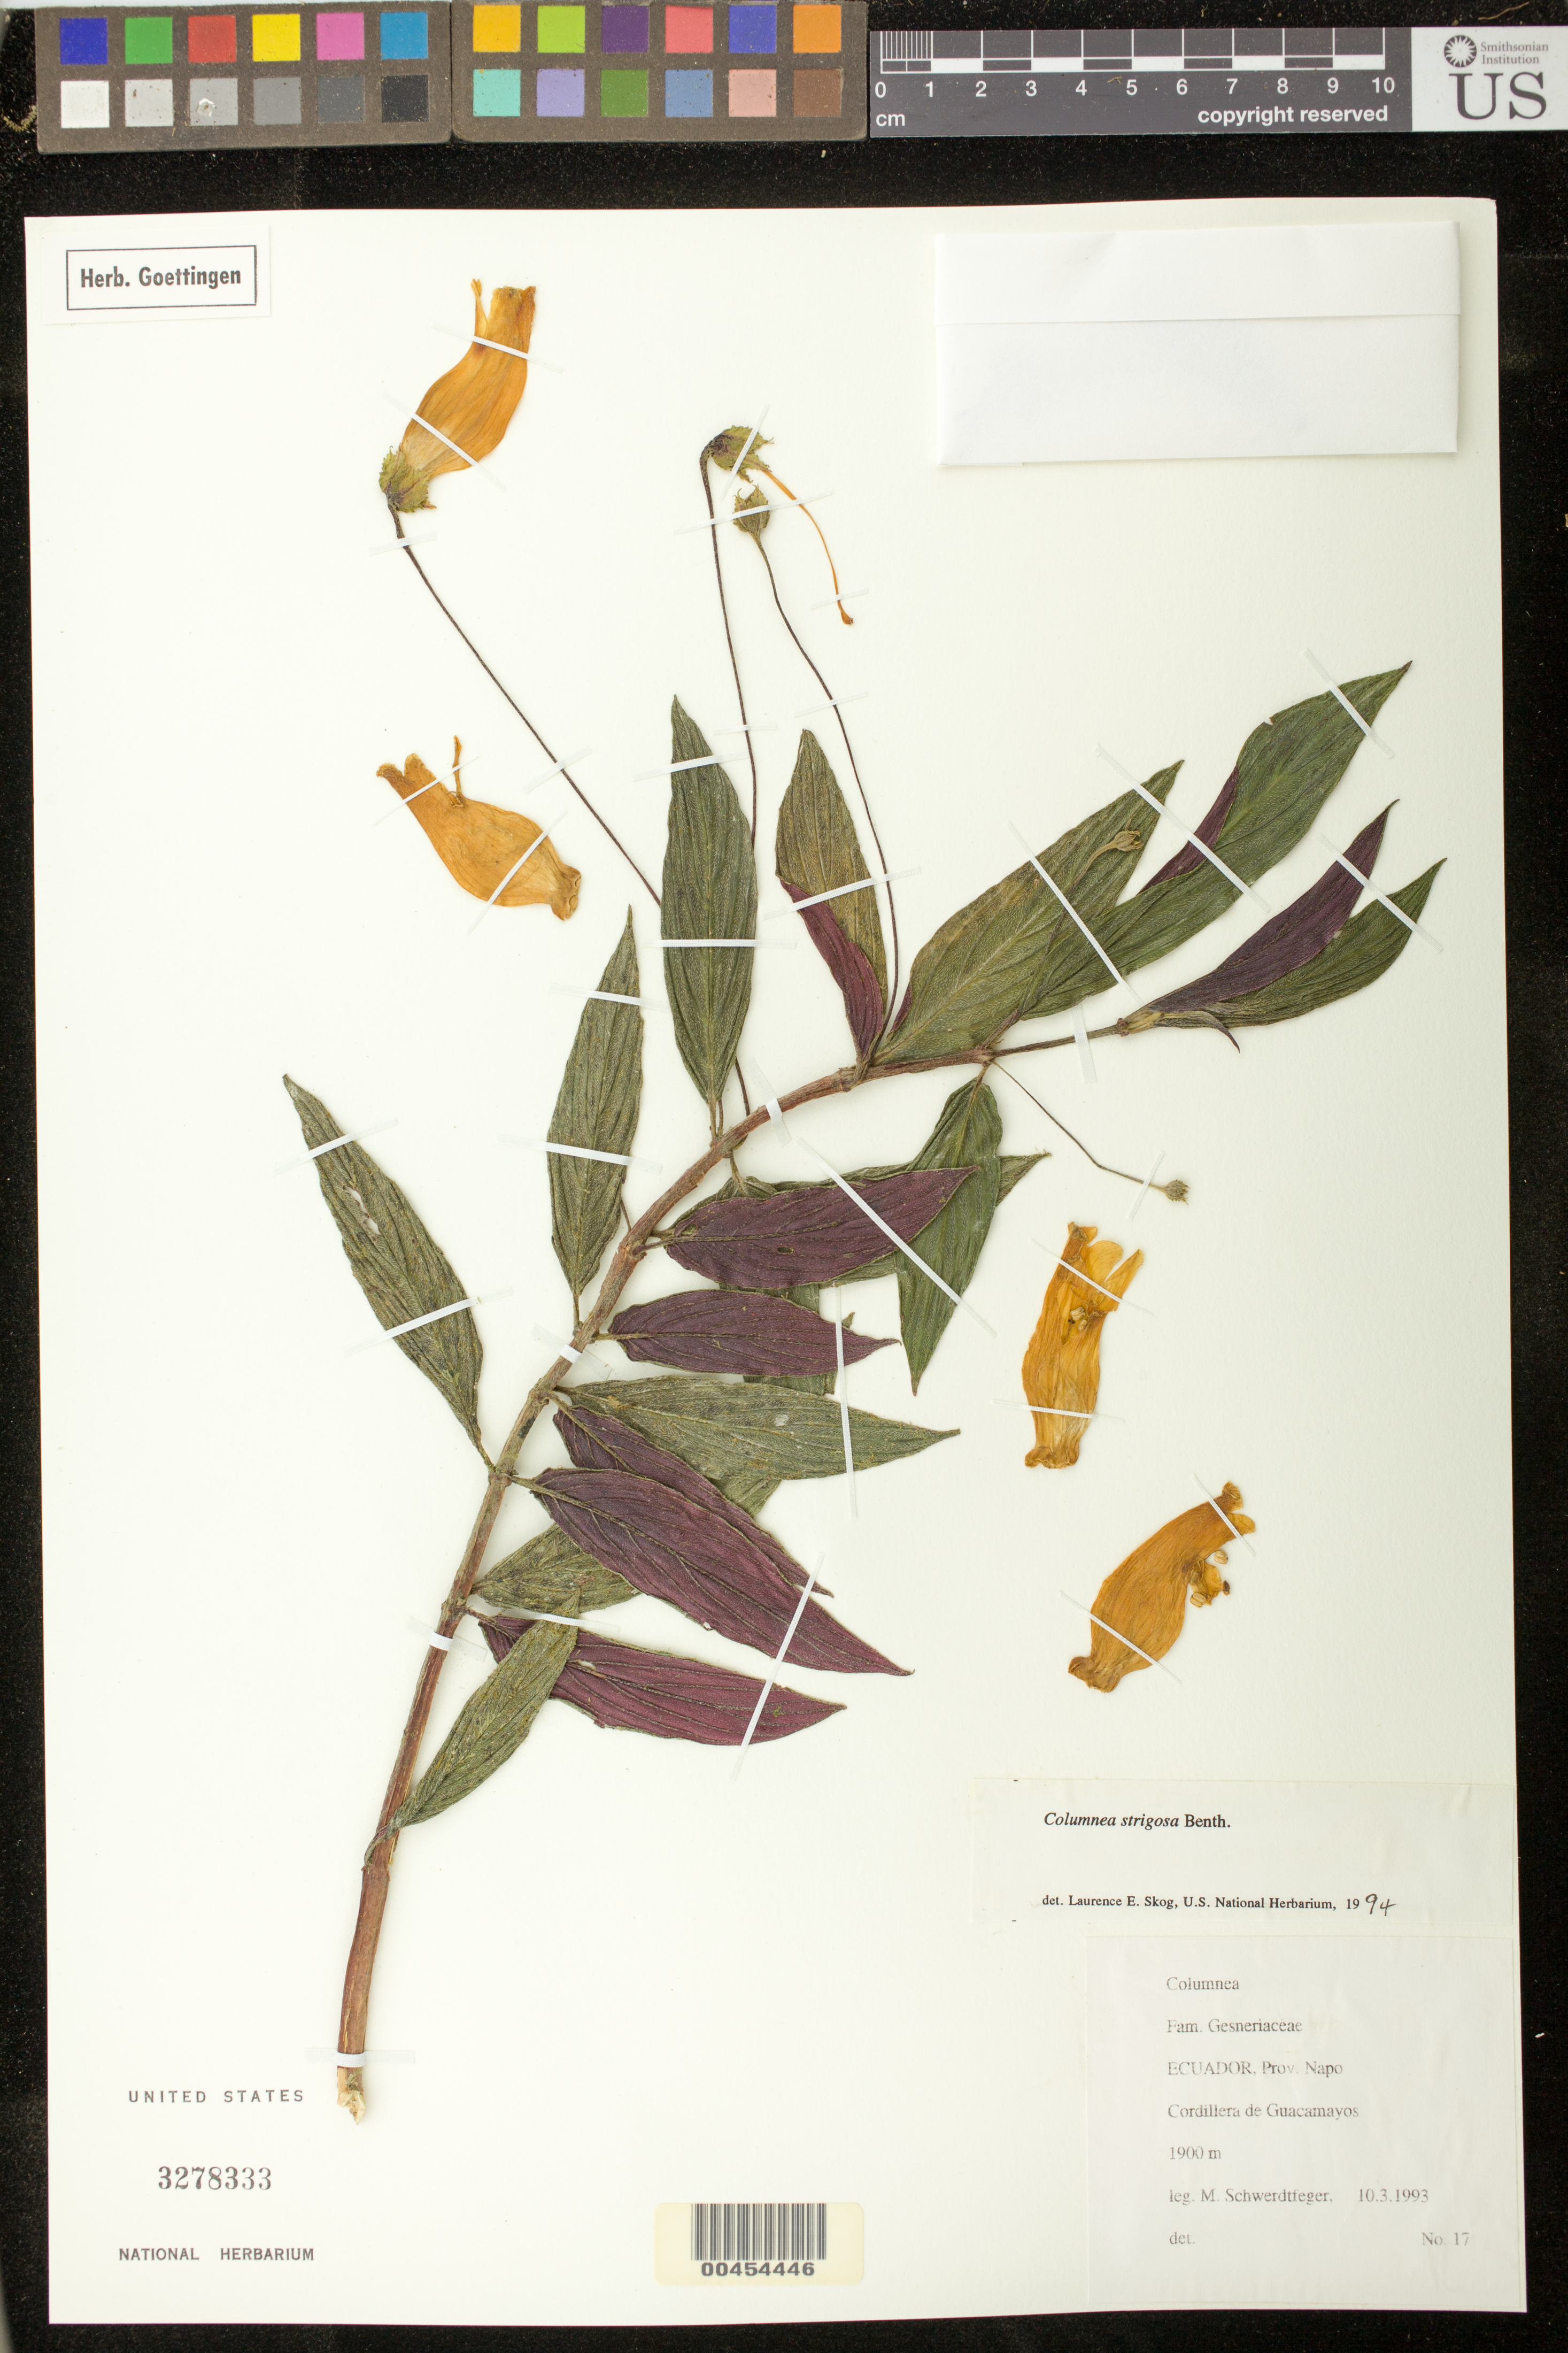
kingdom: Plantae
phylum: Tracheophyta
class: Magnoliopsida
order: Lamiales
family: Gesneriaceae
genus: Columnea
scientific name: Columnea strigosa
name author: Benth.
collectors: M. Schwerdtfeger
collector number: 17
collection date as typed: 10 Mar 1993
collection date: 1993-03-10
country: Ecuador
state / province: Napo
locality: Cordillera de Guacamayos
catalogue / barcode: US 3278333